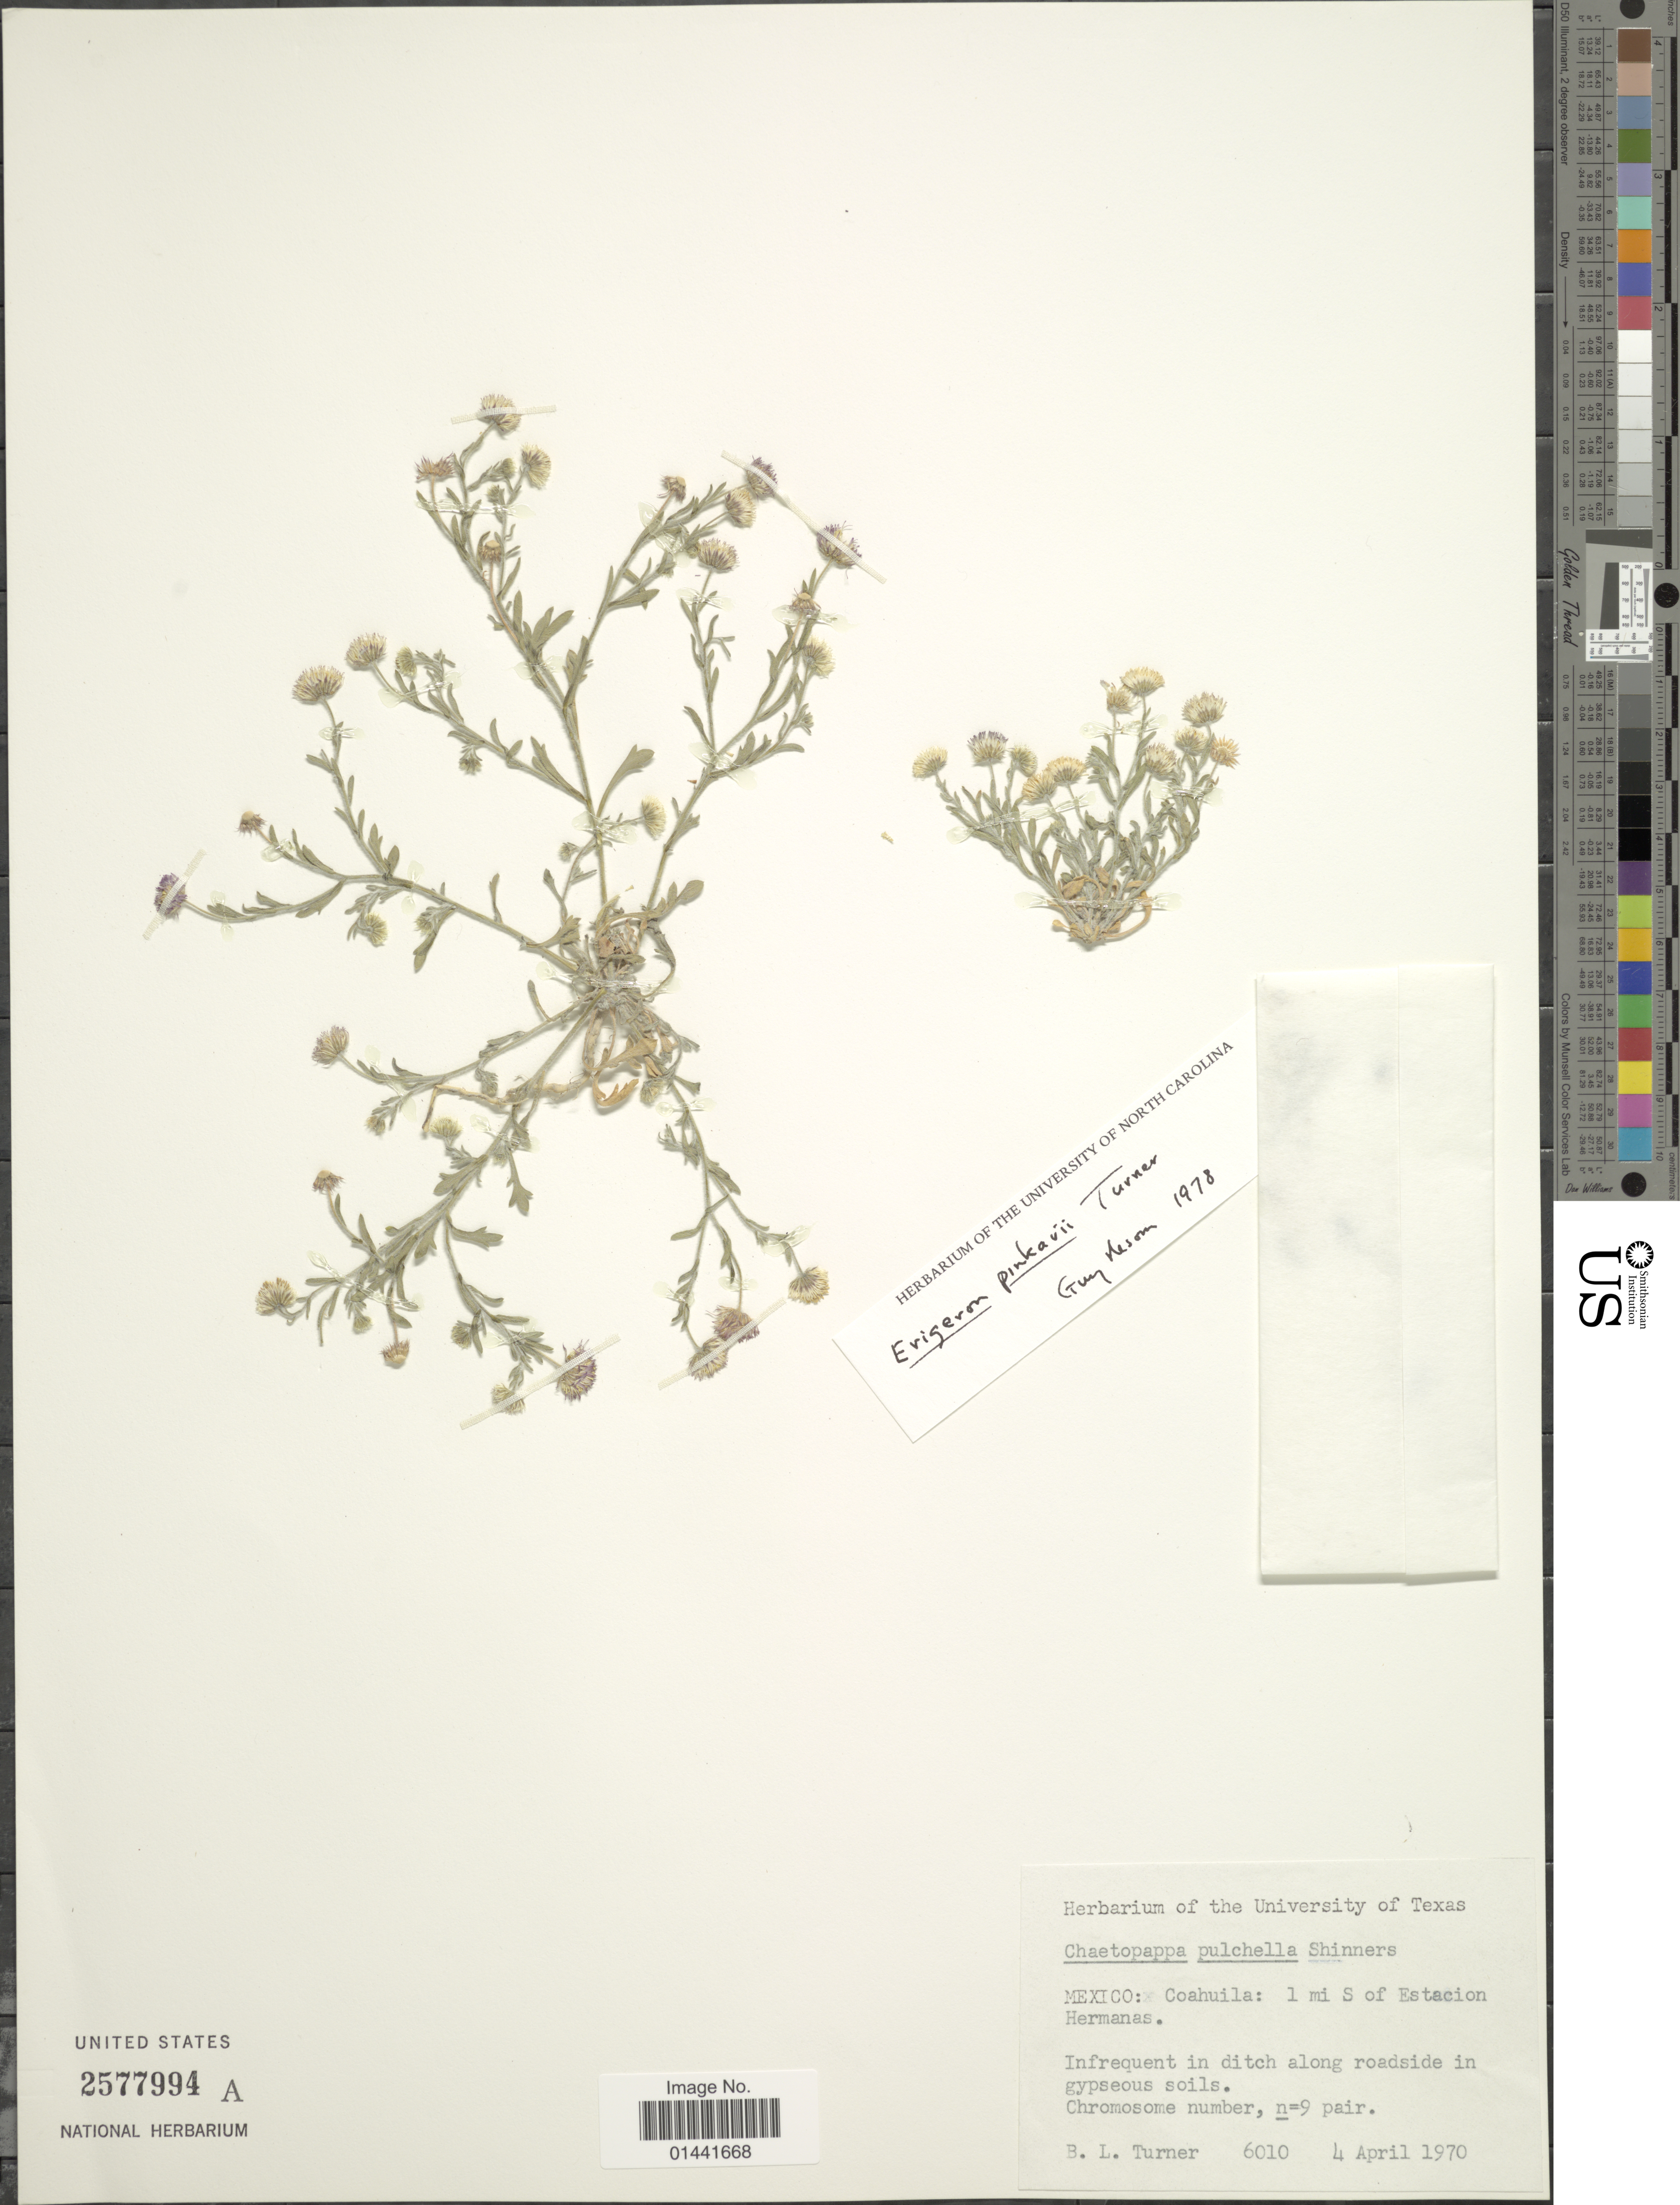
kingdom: Plantae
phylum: Tracheophyta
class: Magnoliopsida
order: Asterales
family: Asteraceae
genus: Erigeron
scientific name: Erigeron pinkavii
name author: B.L. Turner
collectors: B. L. Turner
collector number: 6010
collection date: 1970-04-04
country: Mexico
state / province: Coahuila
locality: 1 mi S of Estacion Hermanas, infrequent in ditch along roadside in gypseous soils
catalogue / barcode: US 2577994A